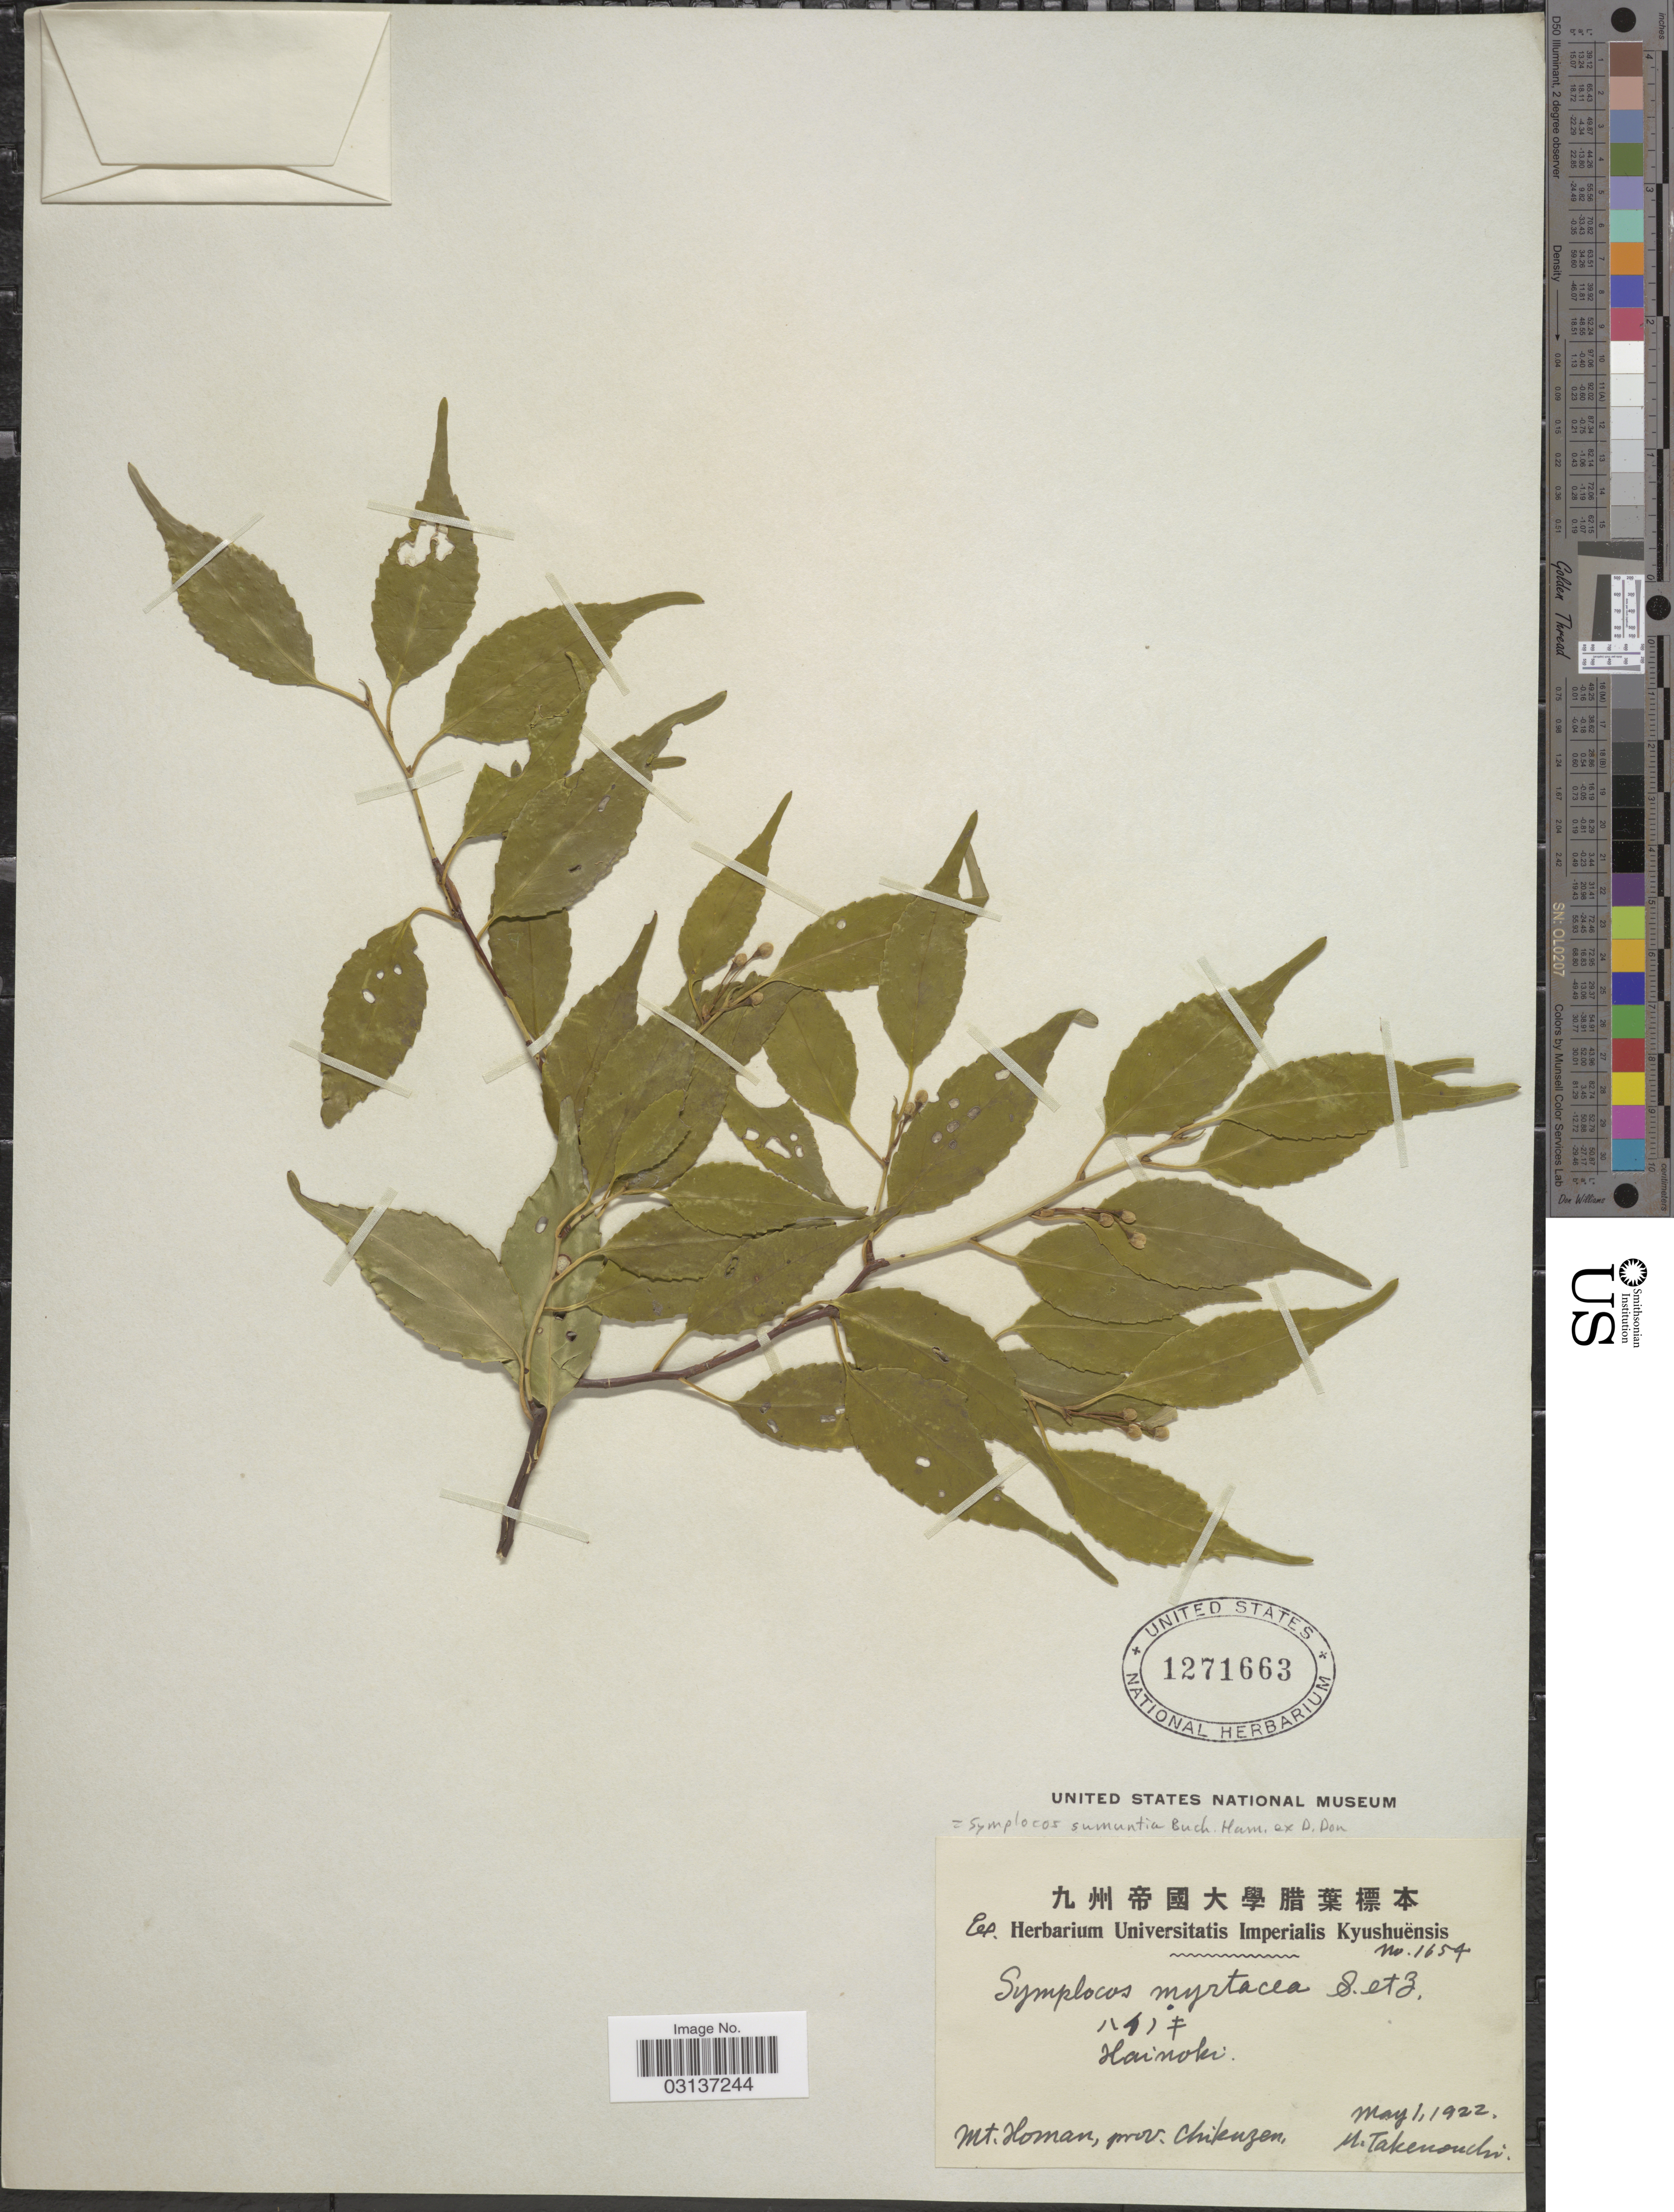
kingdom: Plantae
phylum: Tracheophyta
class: Magnoliopsida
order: Ericales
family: Symplocaceae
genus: Symplocos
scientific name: Symplocos sumuntia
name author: Buch.-Ham. ex D. Don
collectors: M. Takenouchi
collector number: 1654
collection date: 1922-05-01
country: Japan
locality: Mt. Homan, Prov. Chikuzen.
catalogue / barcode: US 1271663